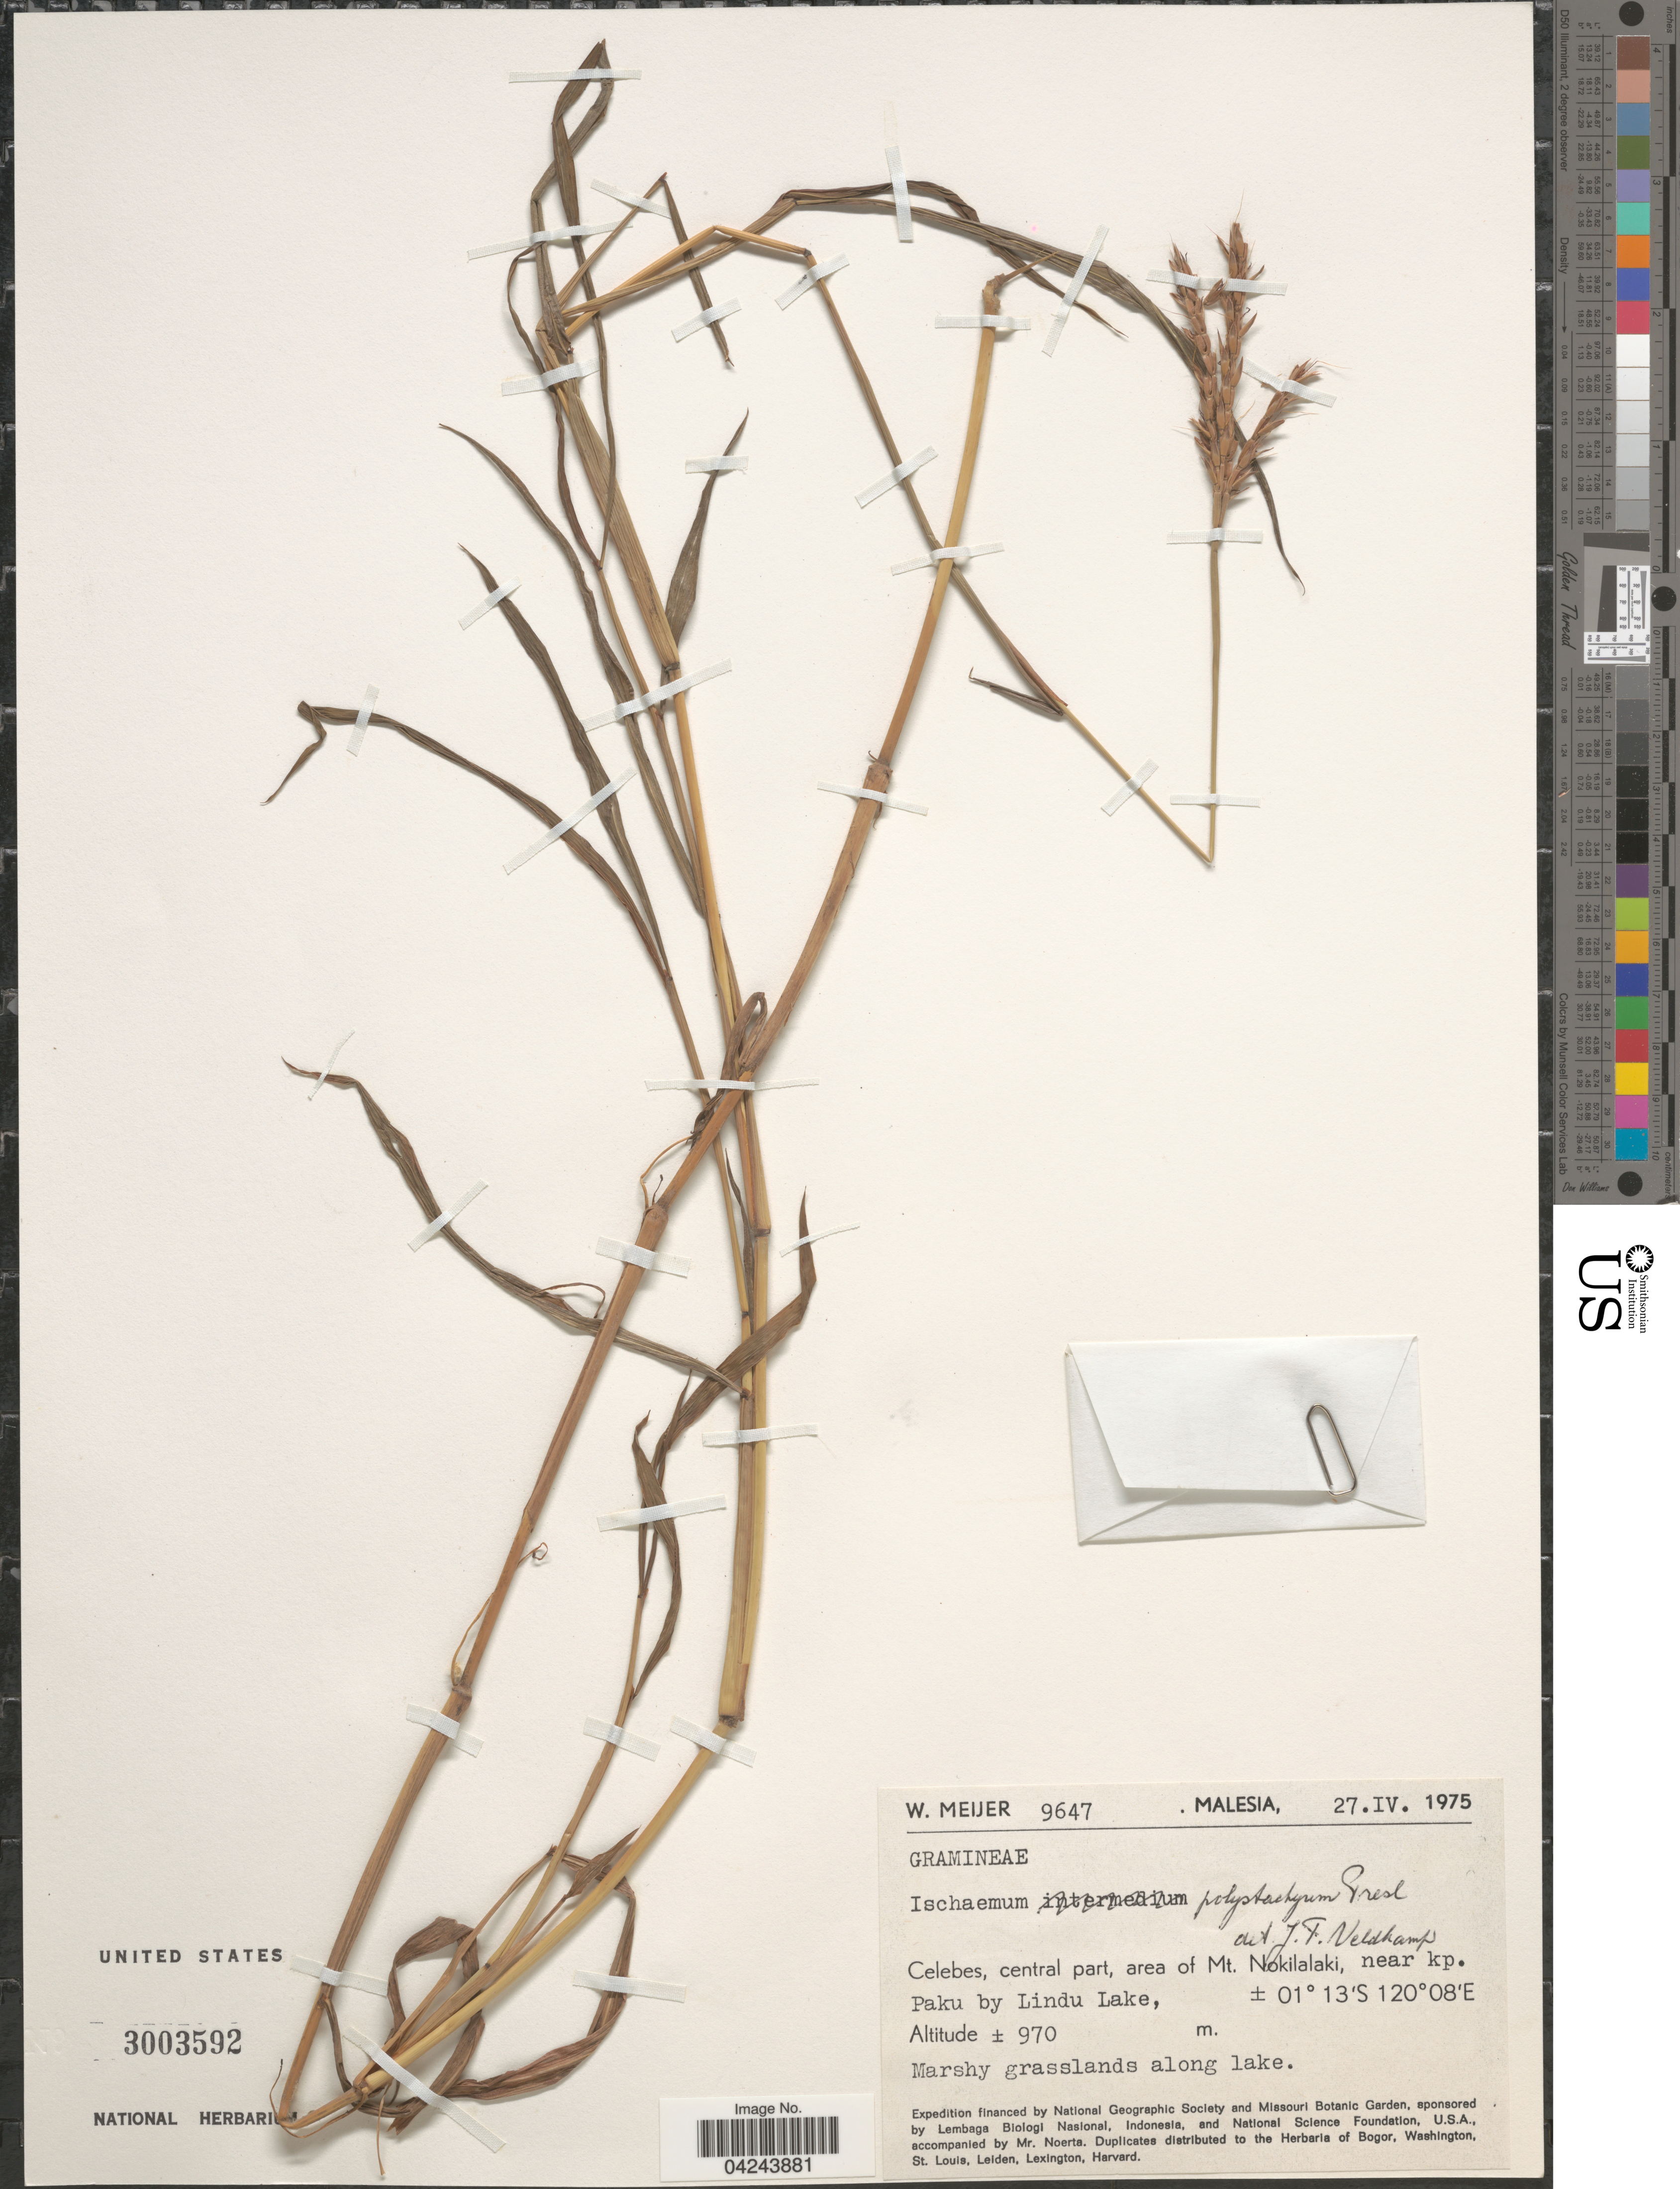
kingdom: Plantae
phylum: Tracheophyta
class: Liliopsida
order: Poales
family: Poaceae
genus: Ischaemum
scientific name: Ischaemum polystachyum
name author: J. Presl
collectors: W. Meijer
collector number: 9647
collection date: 1975-04-27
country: Malaysia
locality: Malesia. Celebes, central part, area of Mt. Nokilalaki, near kp. Paku by Lindu Lake. Marshy grasslands along lake.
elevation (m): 970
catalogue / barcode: US 3003592